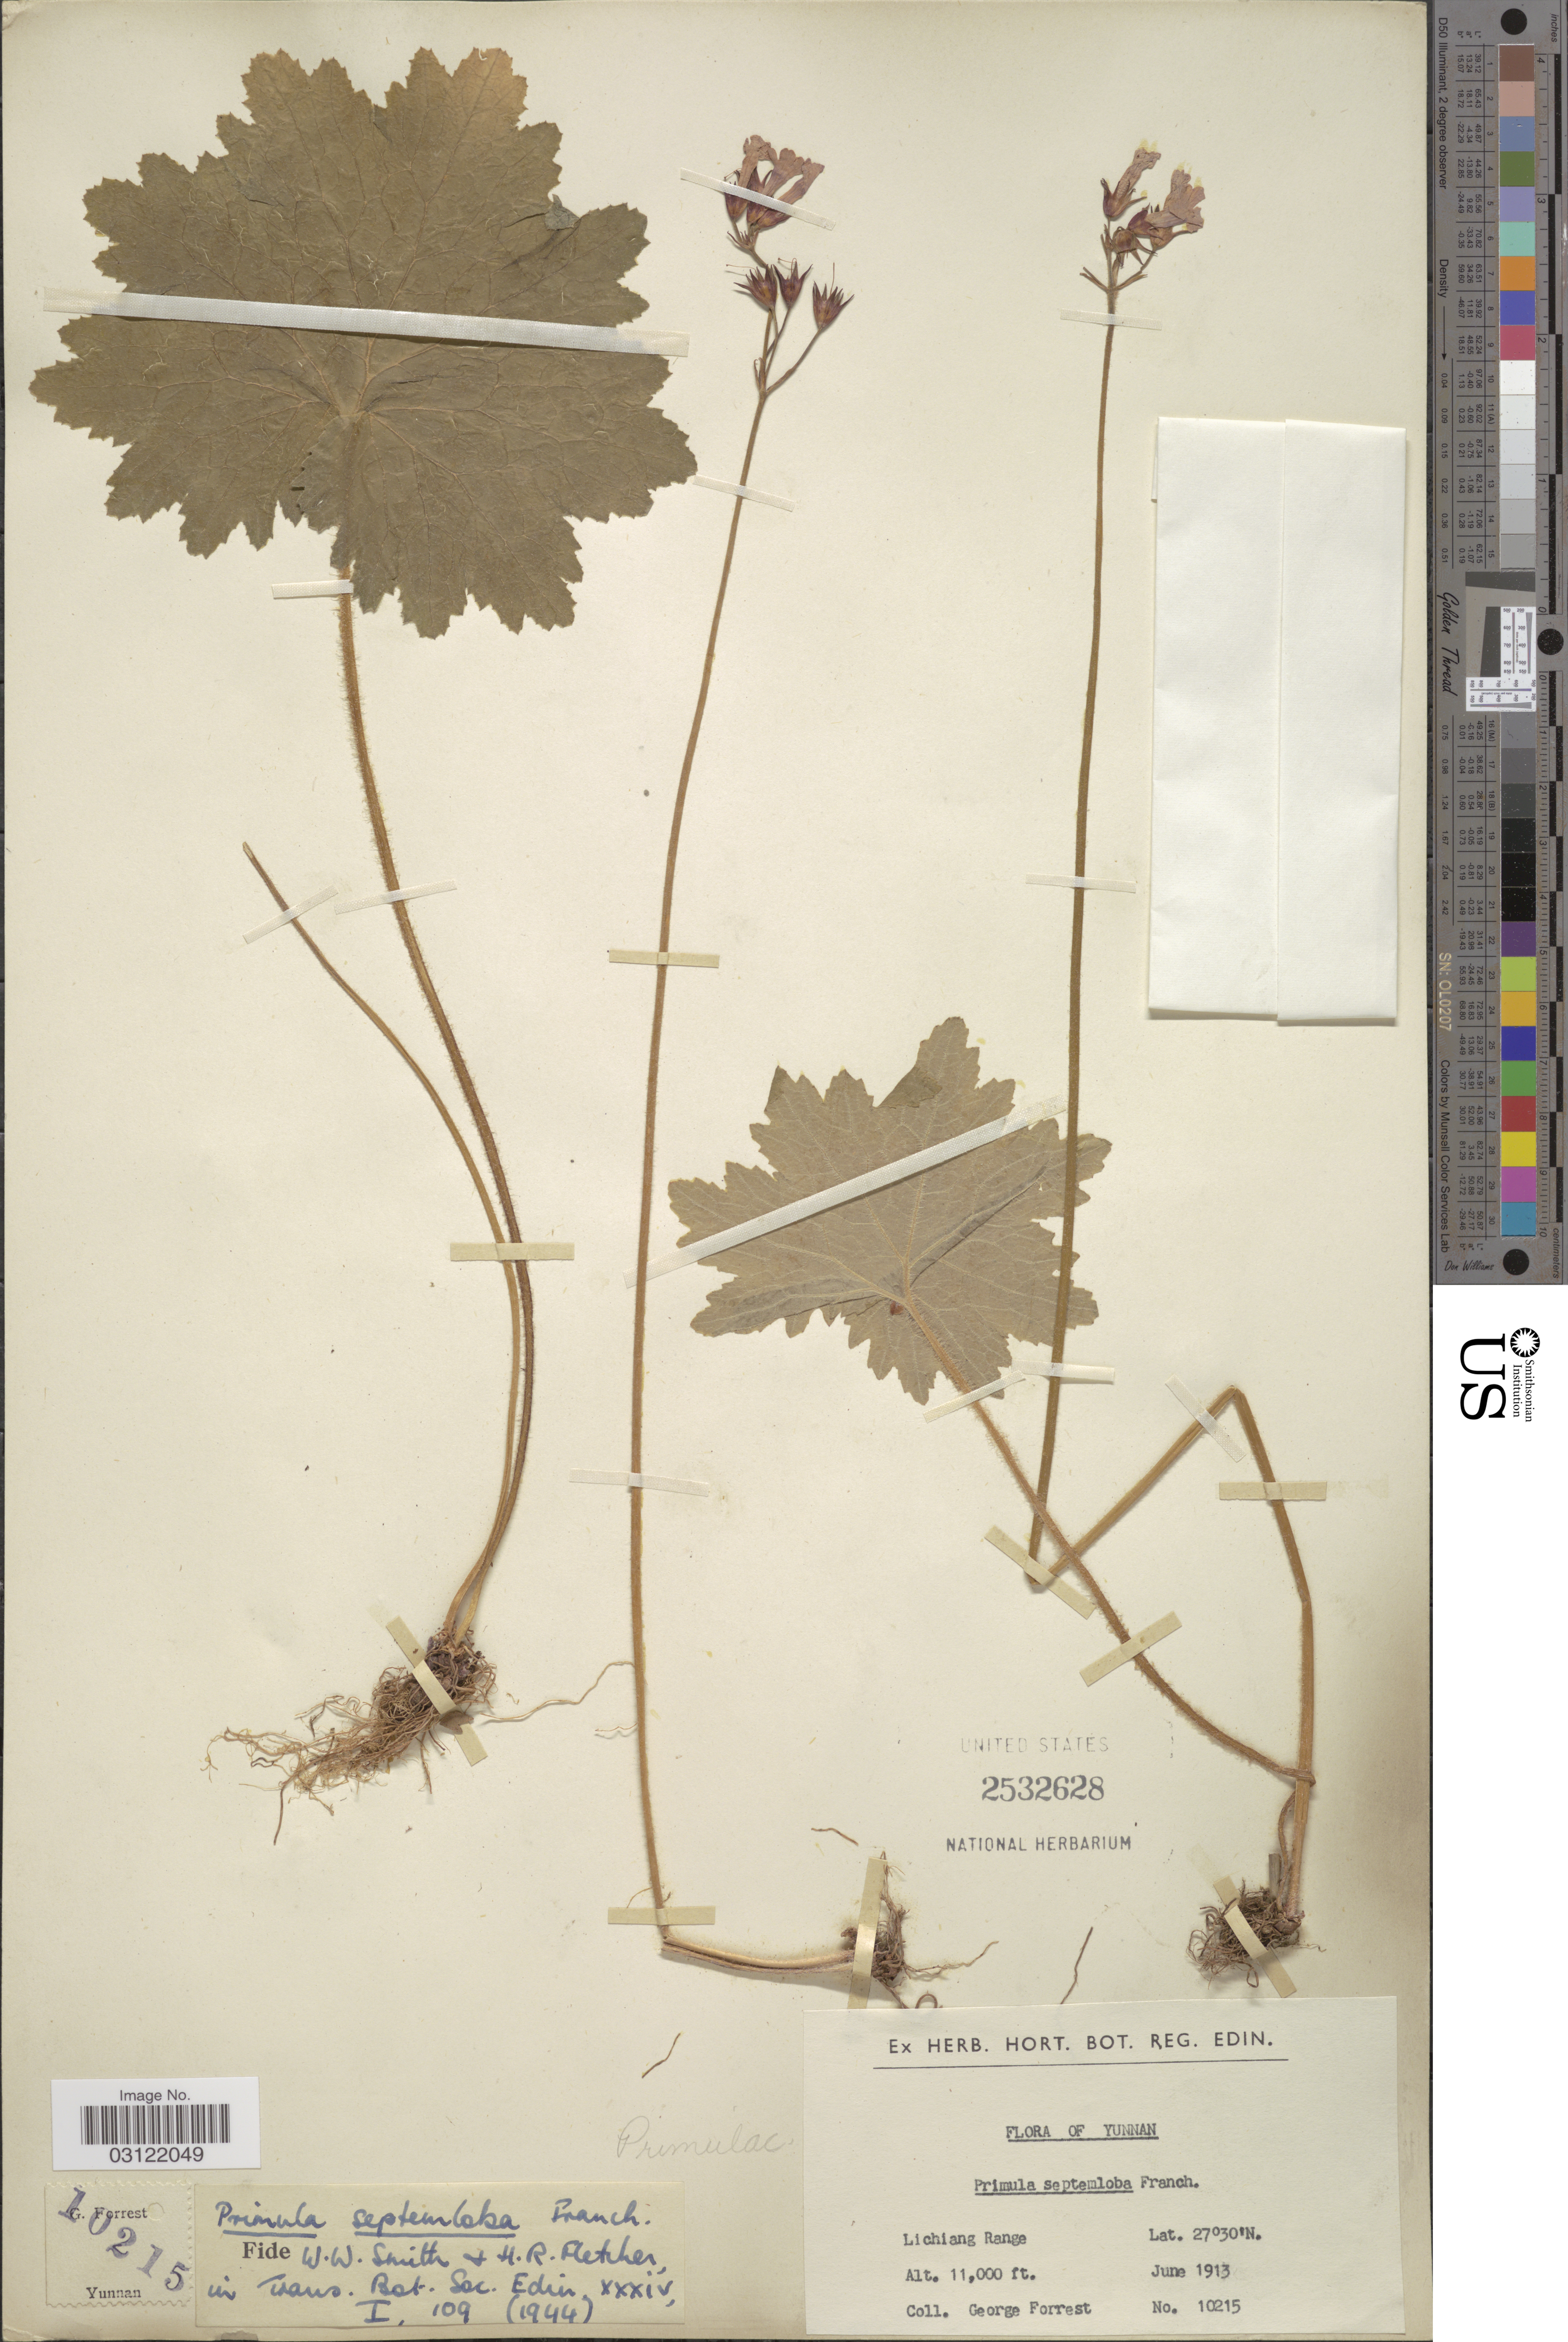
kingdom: Plantae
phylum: Tracheophyta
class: Magnoliopsida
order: Ericales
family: Primulaceae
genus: Primula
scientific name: Primula septemloba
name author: Franch.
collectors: G. Forrest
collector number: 10215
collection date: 1913-06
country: China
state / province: Yunnan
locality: Lichiang Range.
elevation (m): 3353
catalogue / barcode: US 2532628